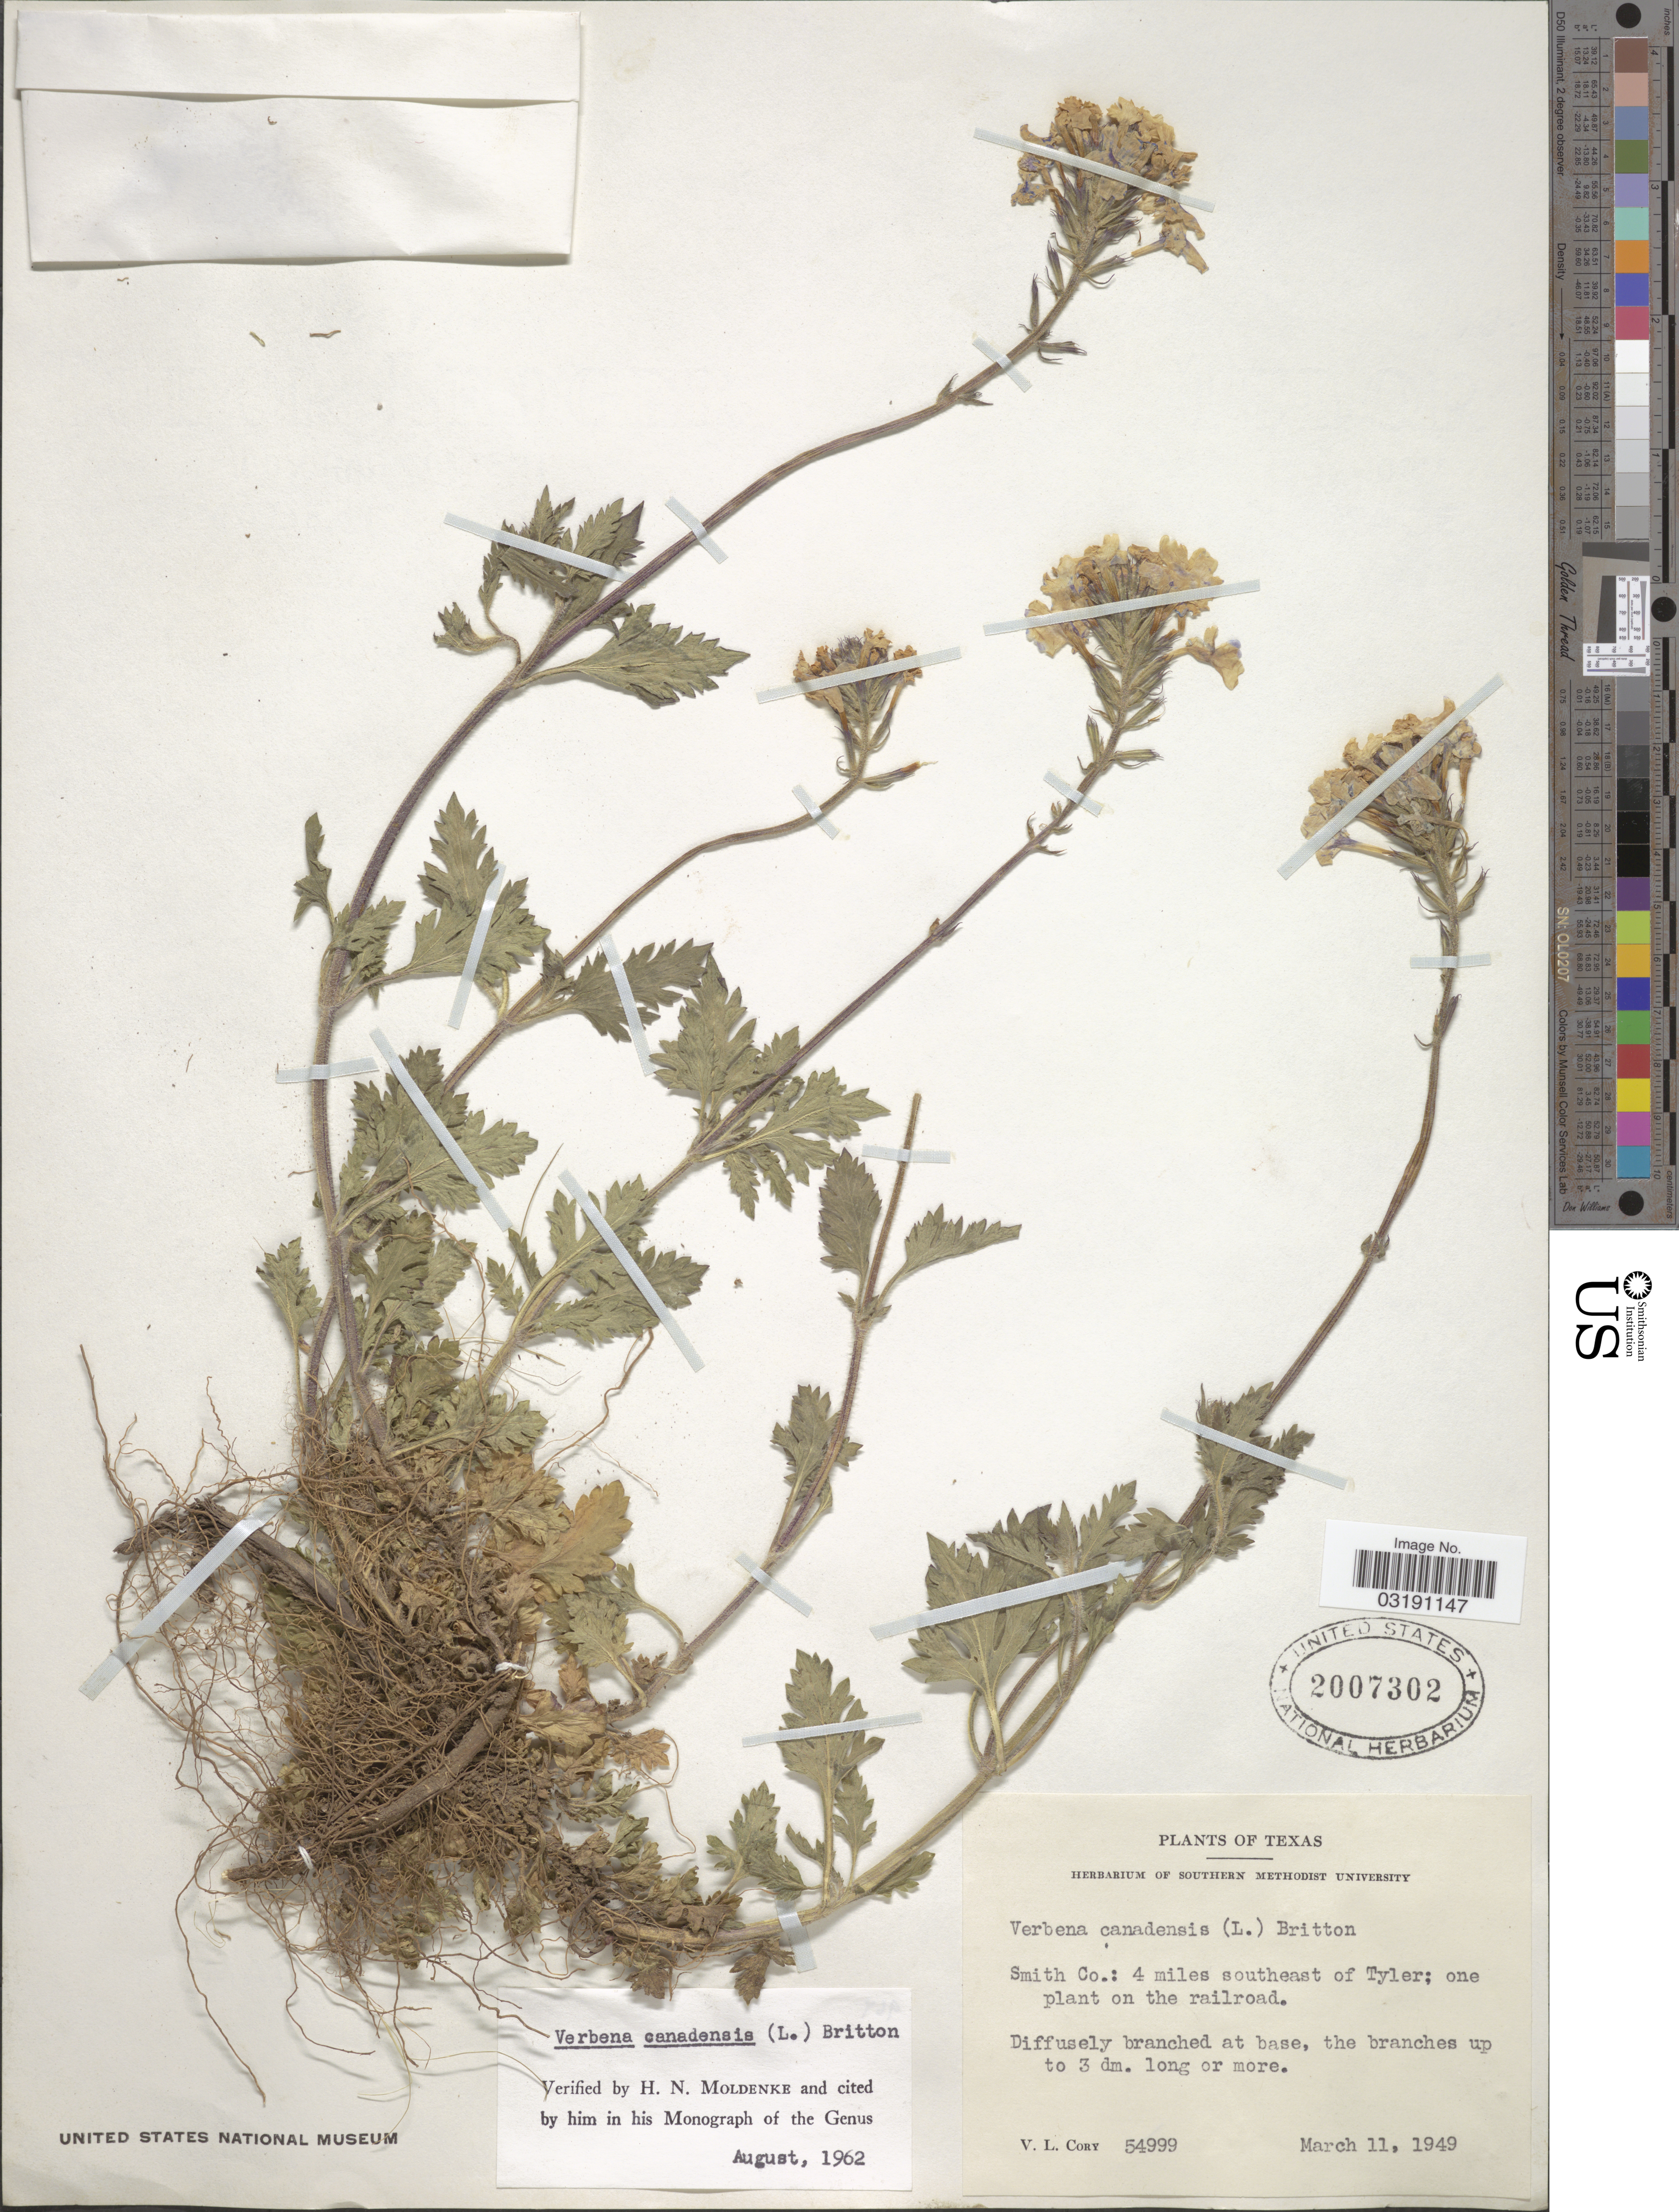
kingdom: Plantae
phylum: Tracheophyta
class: Magnoliopsida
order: Lamiales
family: Verbenaceae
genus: Verbena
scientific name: Verbena canadensis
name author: (L.) Britton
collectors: V. Cory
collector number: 54999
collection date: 1949-03-11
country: United States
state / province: Texas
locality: Smith Co.: 4 miles southeast of Tyler; On the railroad.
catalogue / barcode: US 2007302